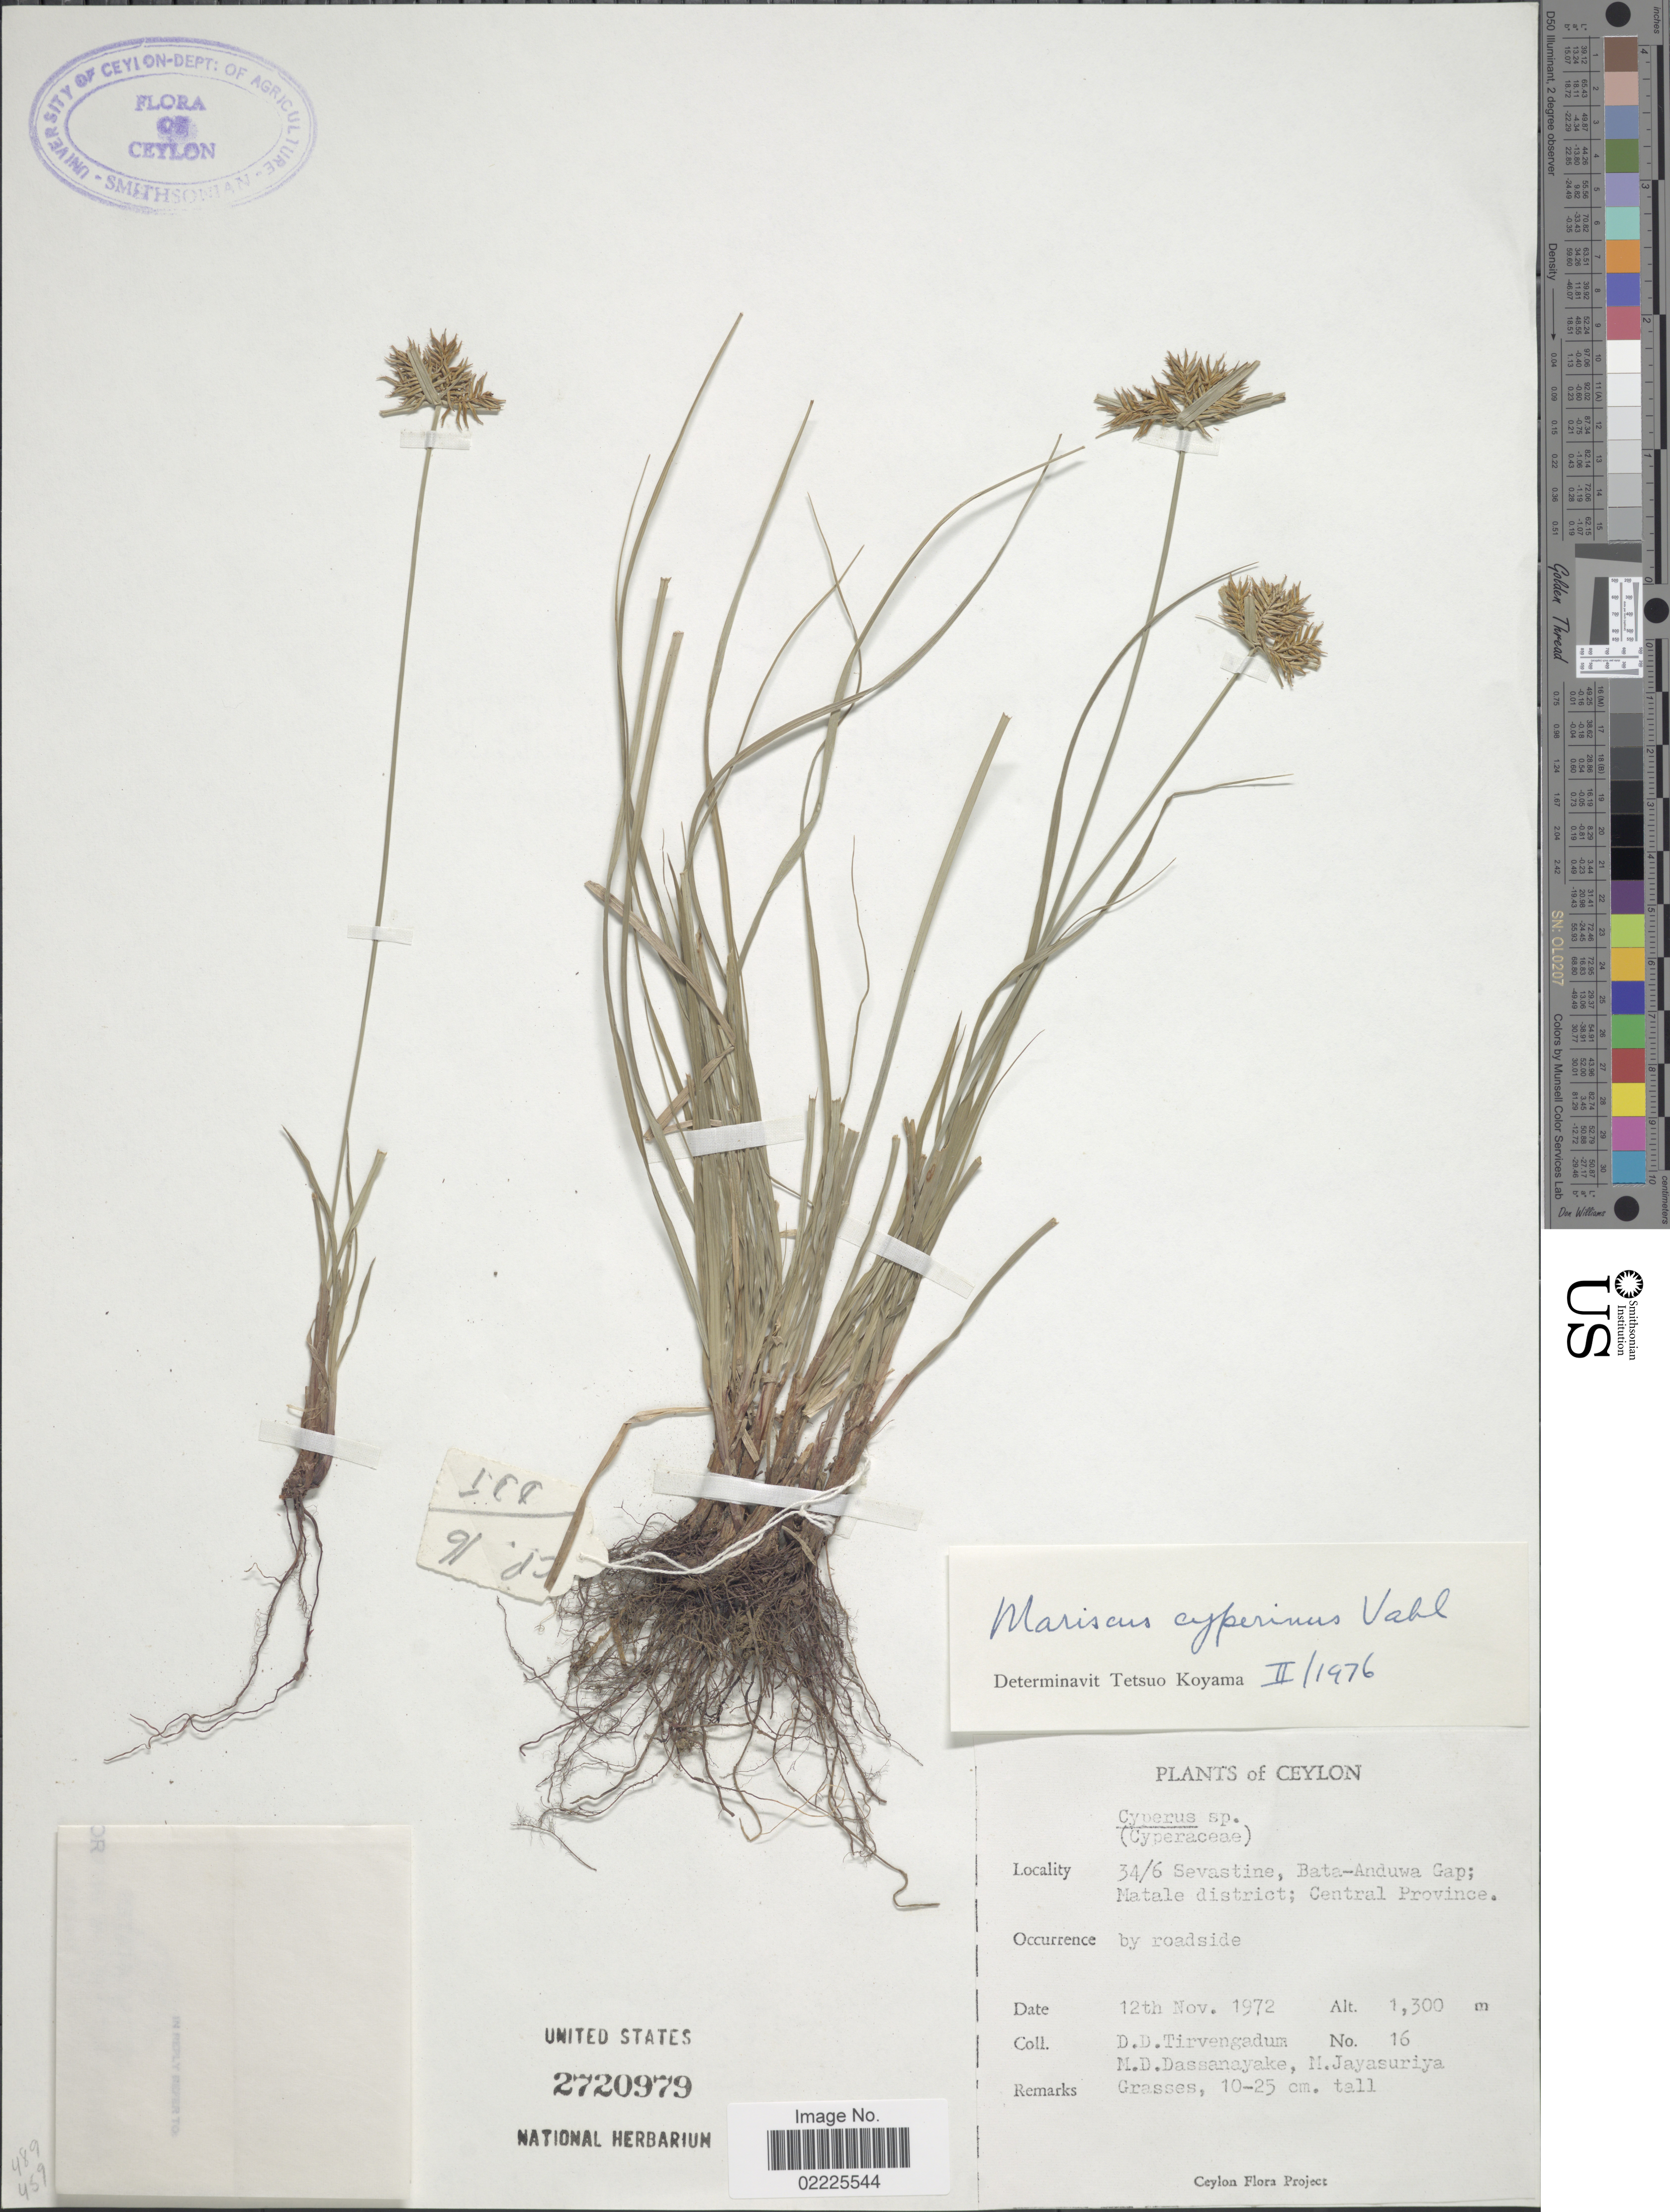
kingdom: Plantae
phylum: Tracheophyta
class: Liliopsida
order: Poales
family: Cyperaceae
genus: Cyperus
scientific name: Cyperus cyperinus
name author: (Retz.) Valck. Sur.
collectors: D. Tirvengadum, M. D. Dassanayake & M. Jayasuriya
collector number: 16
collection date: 1972-11-12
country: Sri Lanka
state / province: Central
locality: Ceylon, 34/6 Sevastine, Bata-Anduwa Gap; Matale district; by roadside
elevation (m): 1300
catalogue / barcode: US 2720979